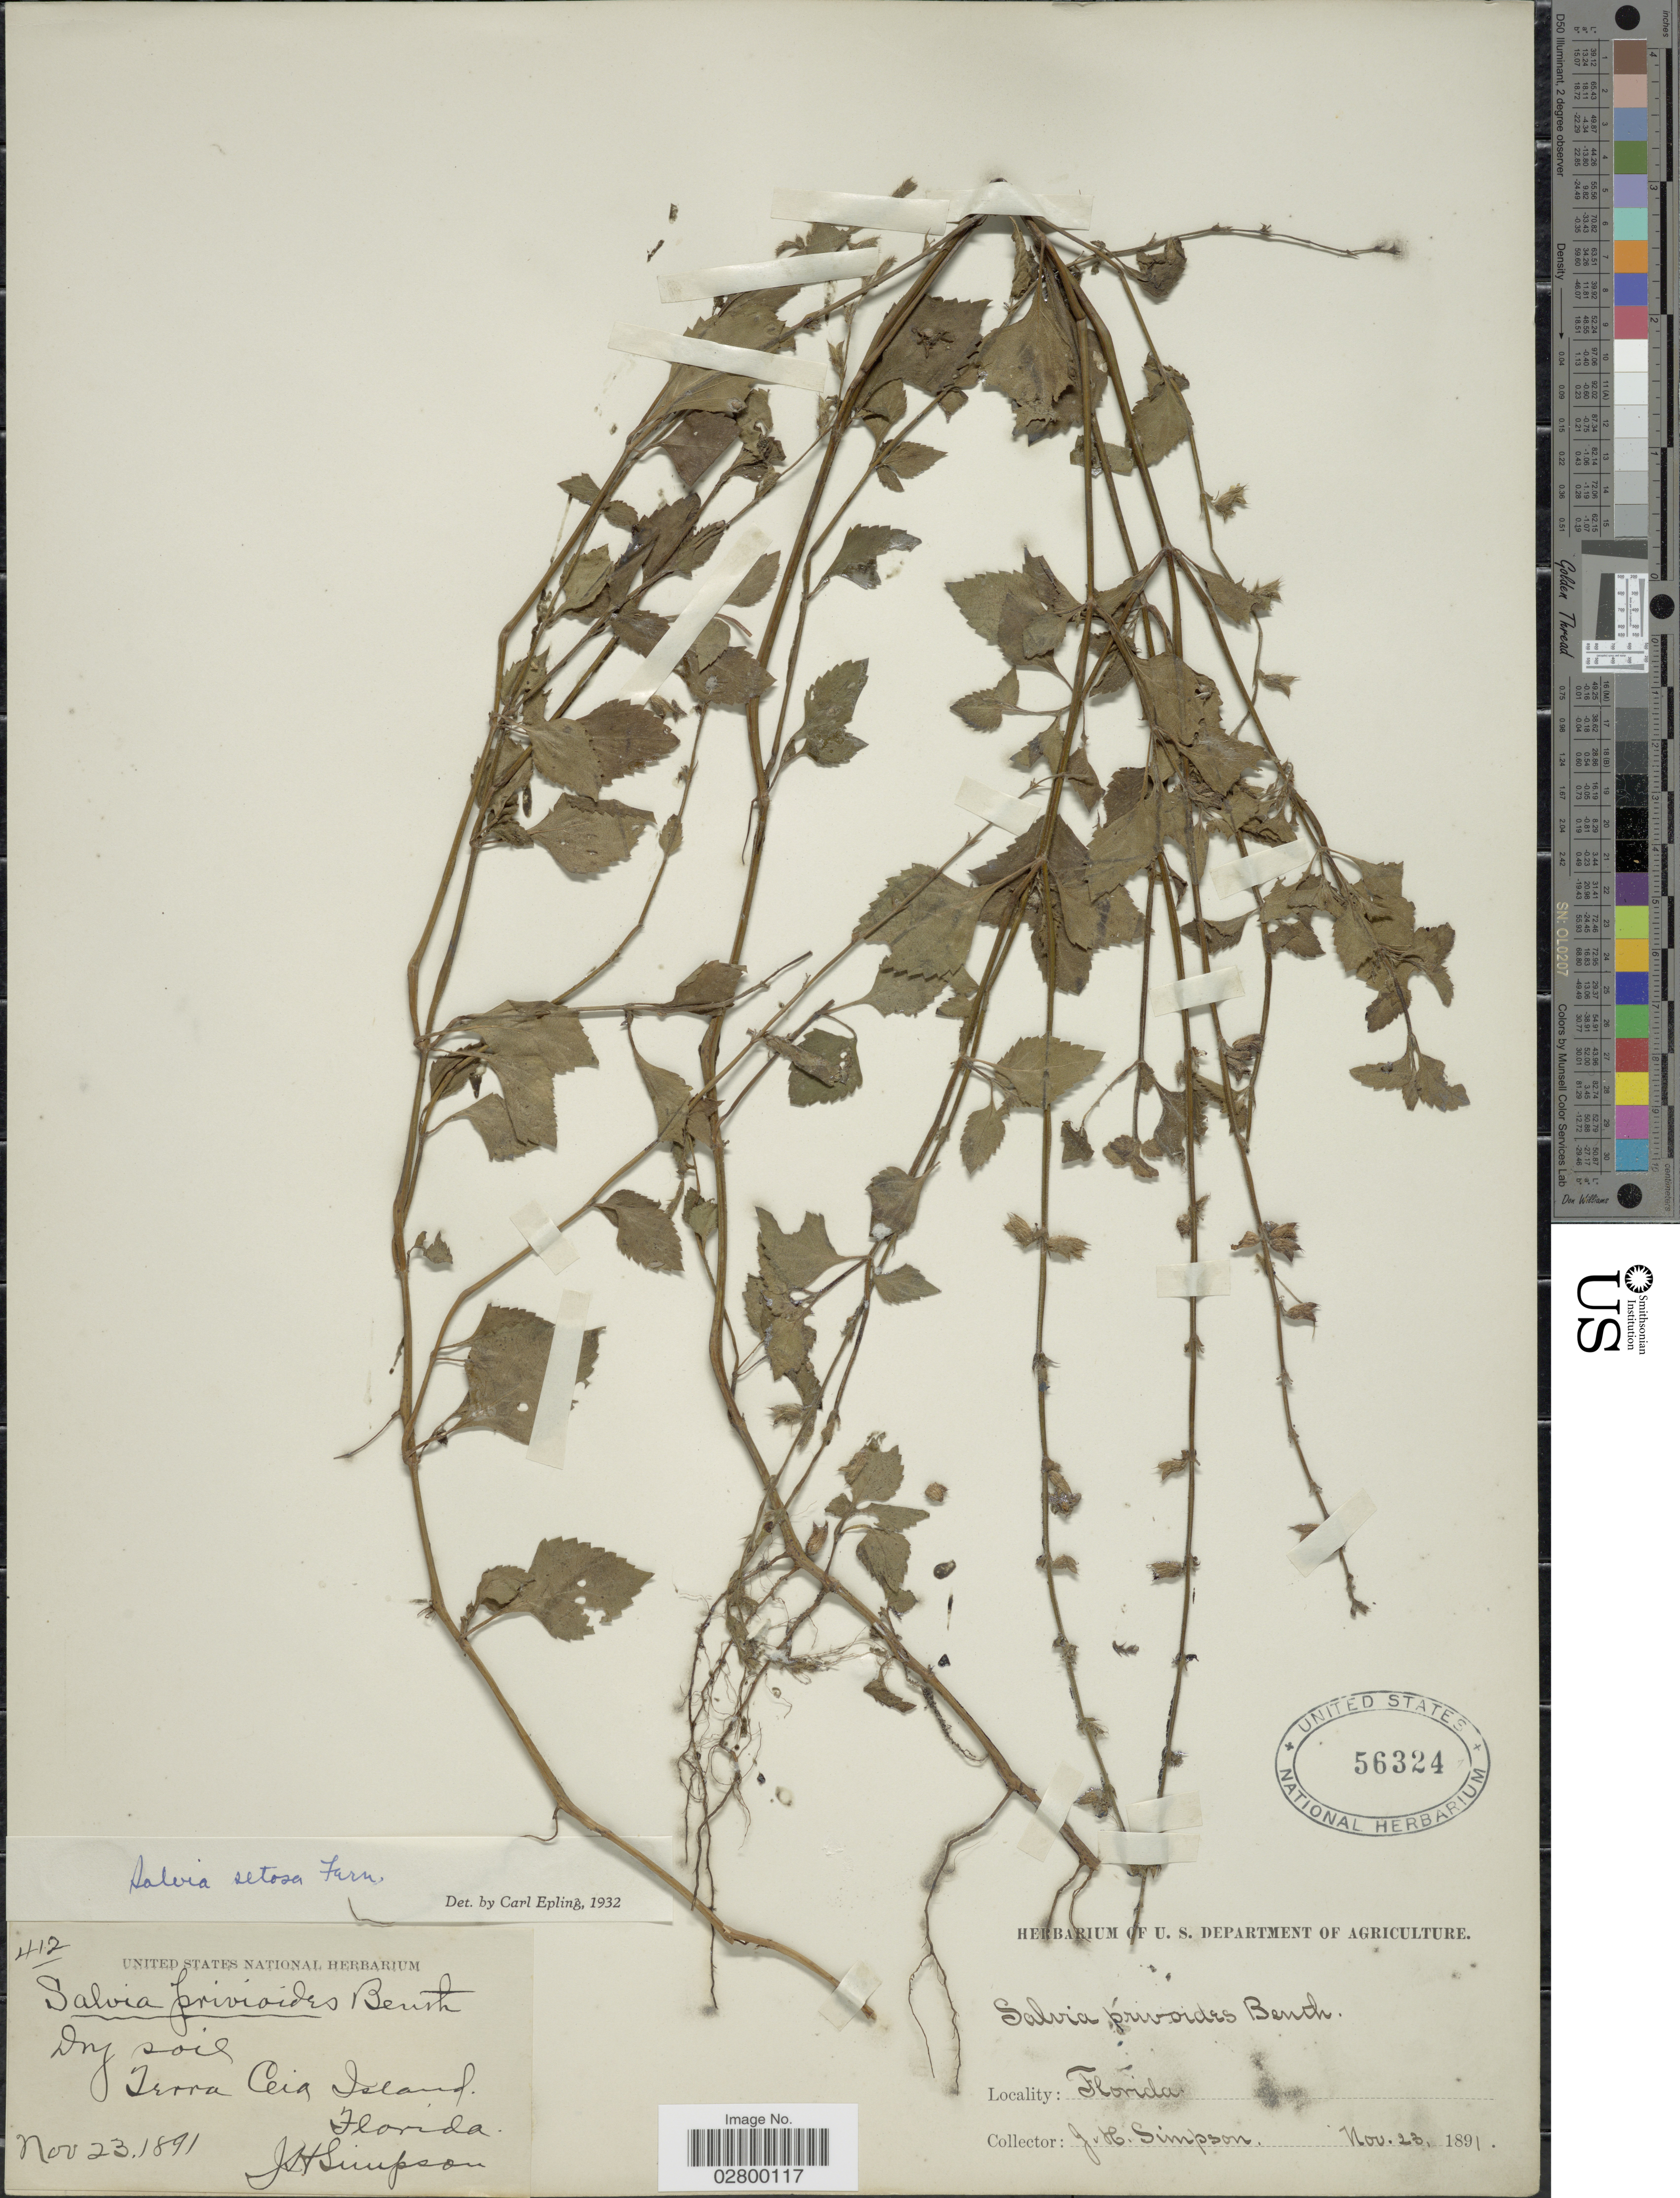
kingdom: Plantae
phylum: Tracheophyta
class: Magnoliopsida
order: Lamiales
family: Lamiaceae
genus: Salvia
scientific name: Salvia setosa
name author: Fernald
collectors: J. H. Simpson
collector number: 412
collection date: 1891-11-23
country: United States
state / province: Florida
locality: Terra Ceia Island.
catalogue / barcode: US 56324